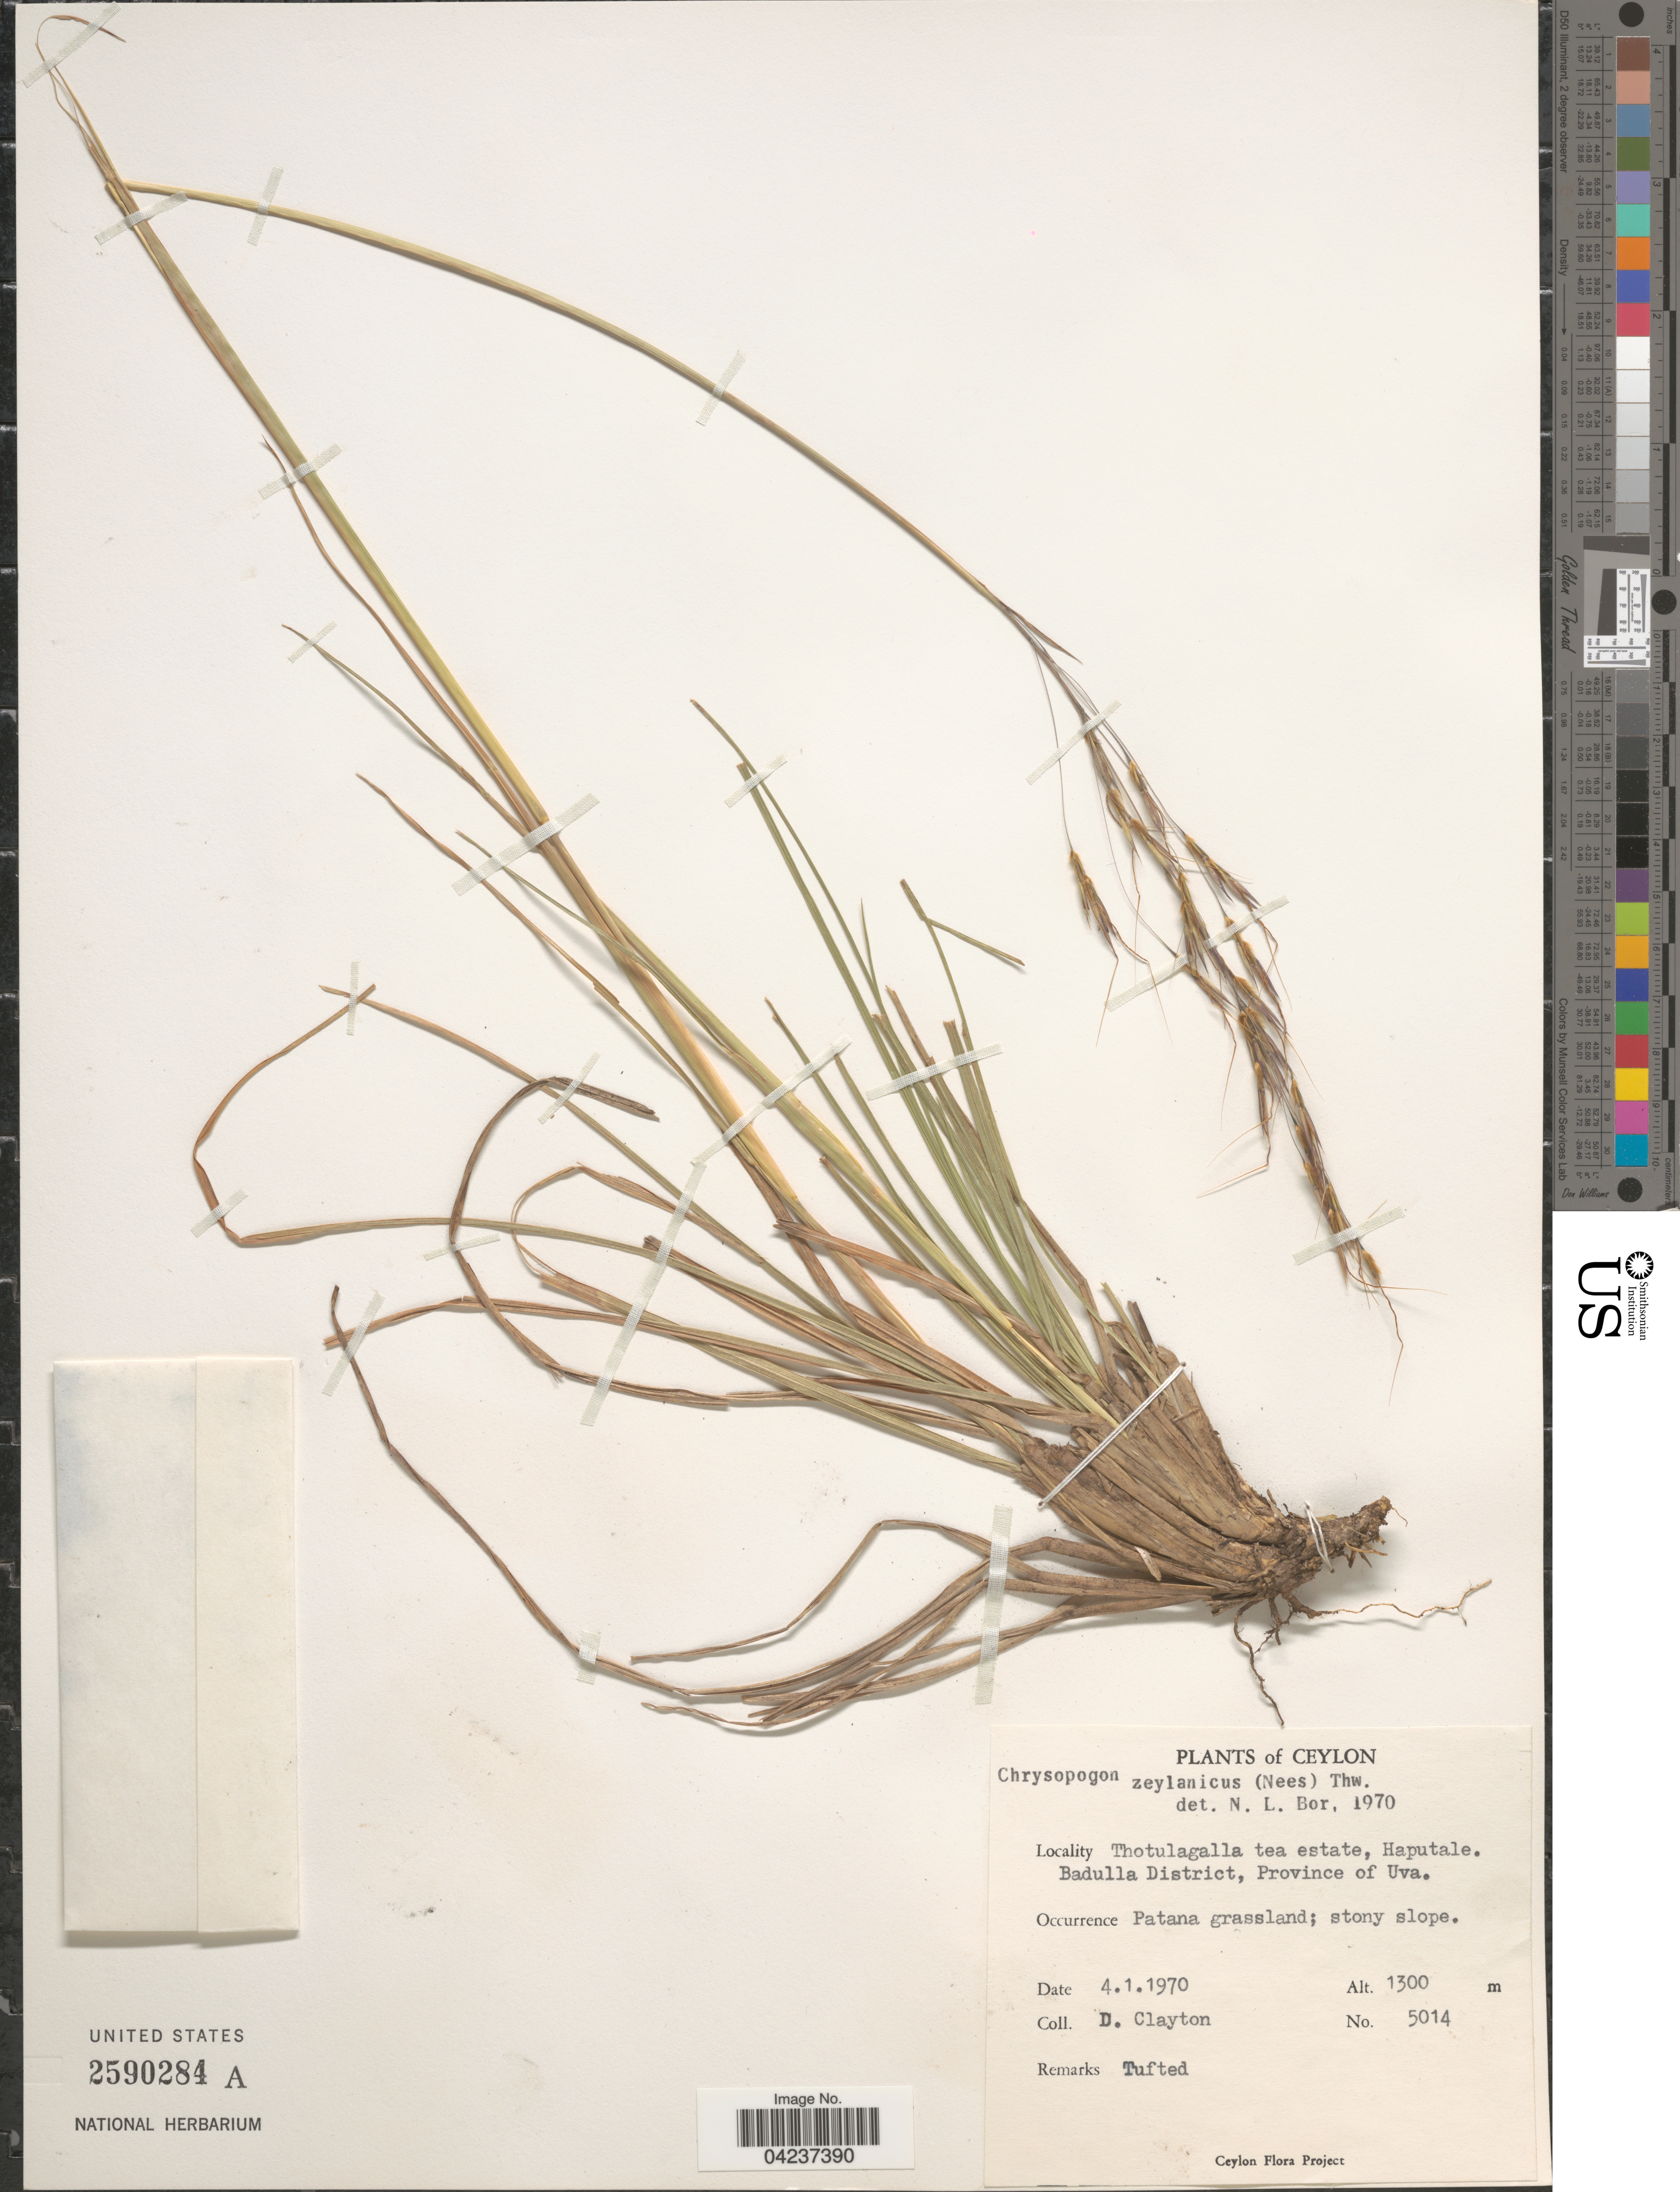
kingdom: Plantae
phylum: Tracheophyta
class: Liliopsida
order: Poales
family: Poaceae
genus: Chrysopogon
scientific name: Chrysopogon nodulibarbis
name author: (Hochst. ex Steud.) Henr.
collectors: D. Clayton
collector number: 5014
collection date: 1970-01-04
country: Sri Lanka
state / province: Uva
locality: Ceylon. Thotulagalla tea estate, Haputale. Badulla District.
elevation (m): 1300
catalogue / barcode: US 2590284A